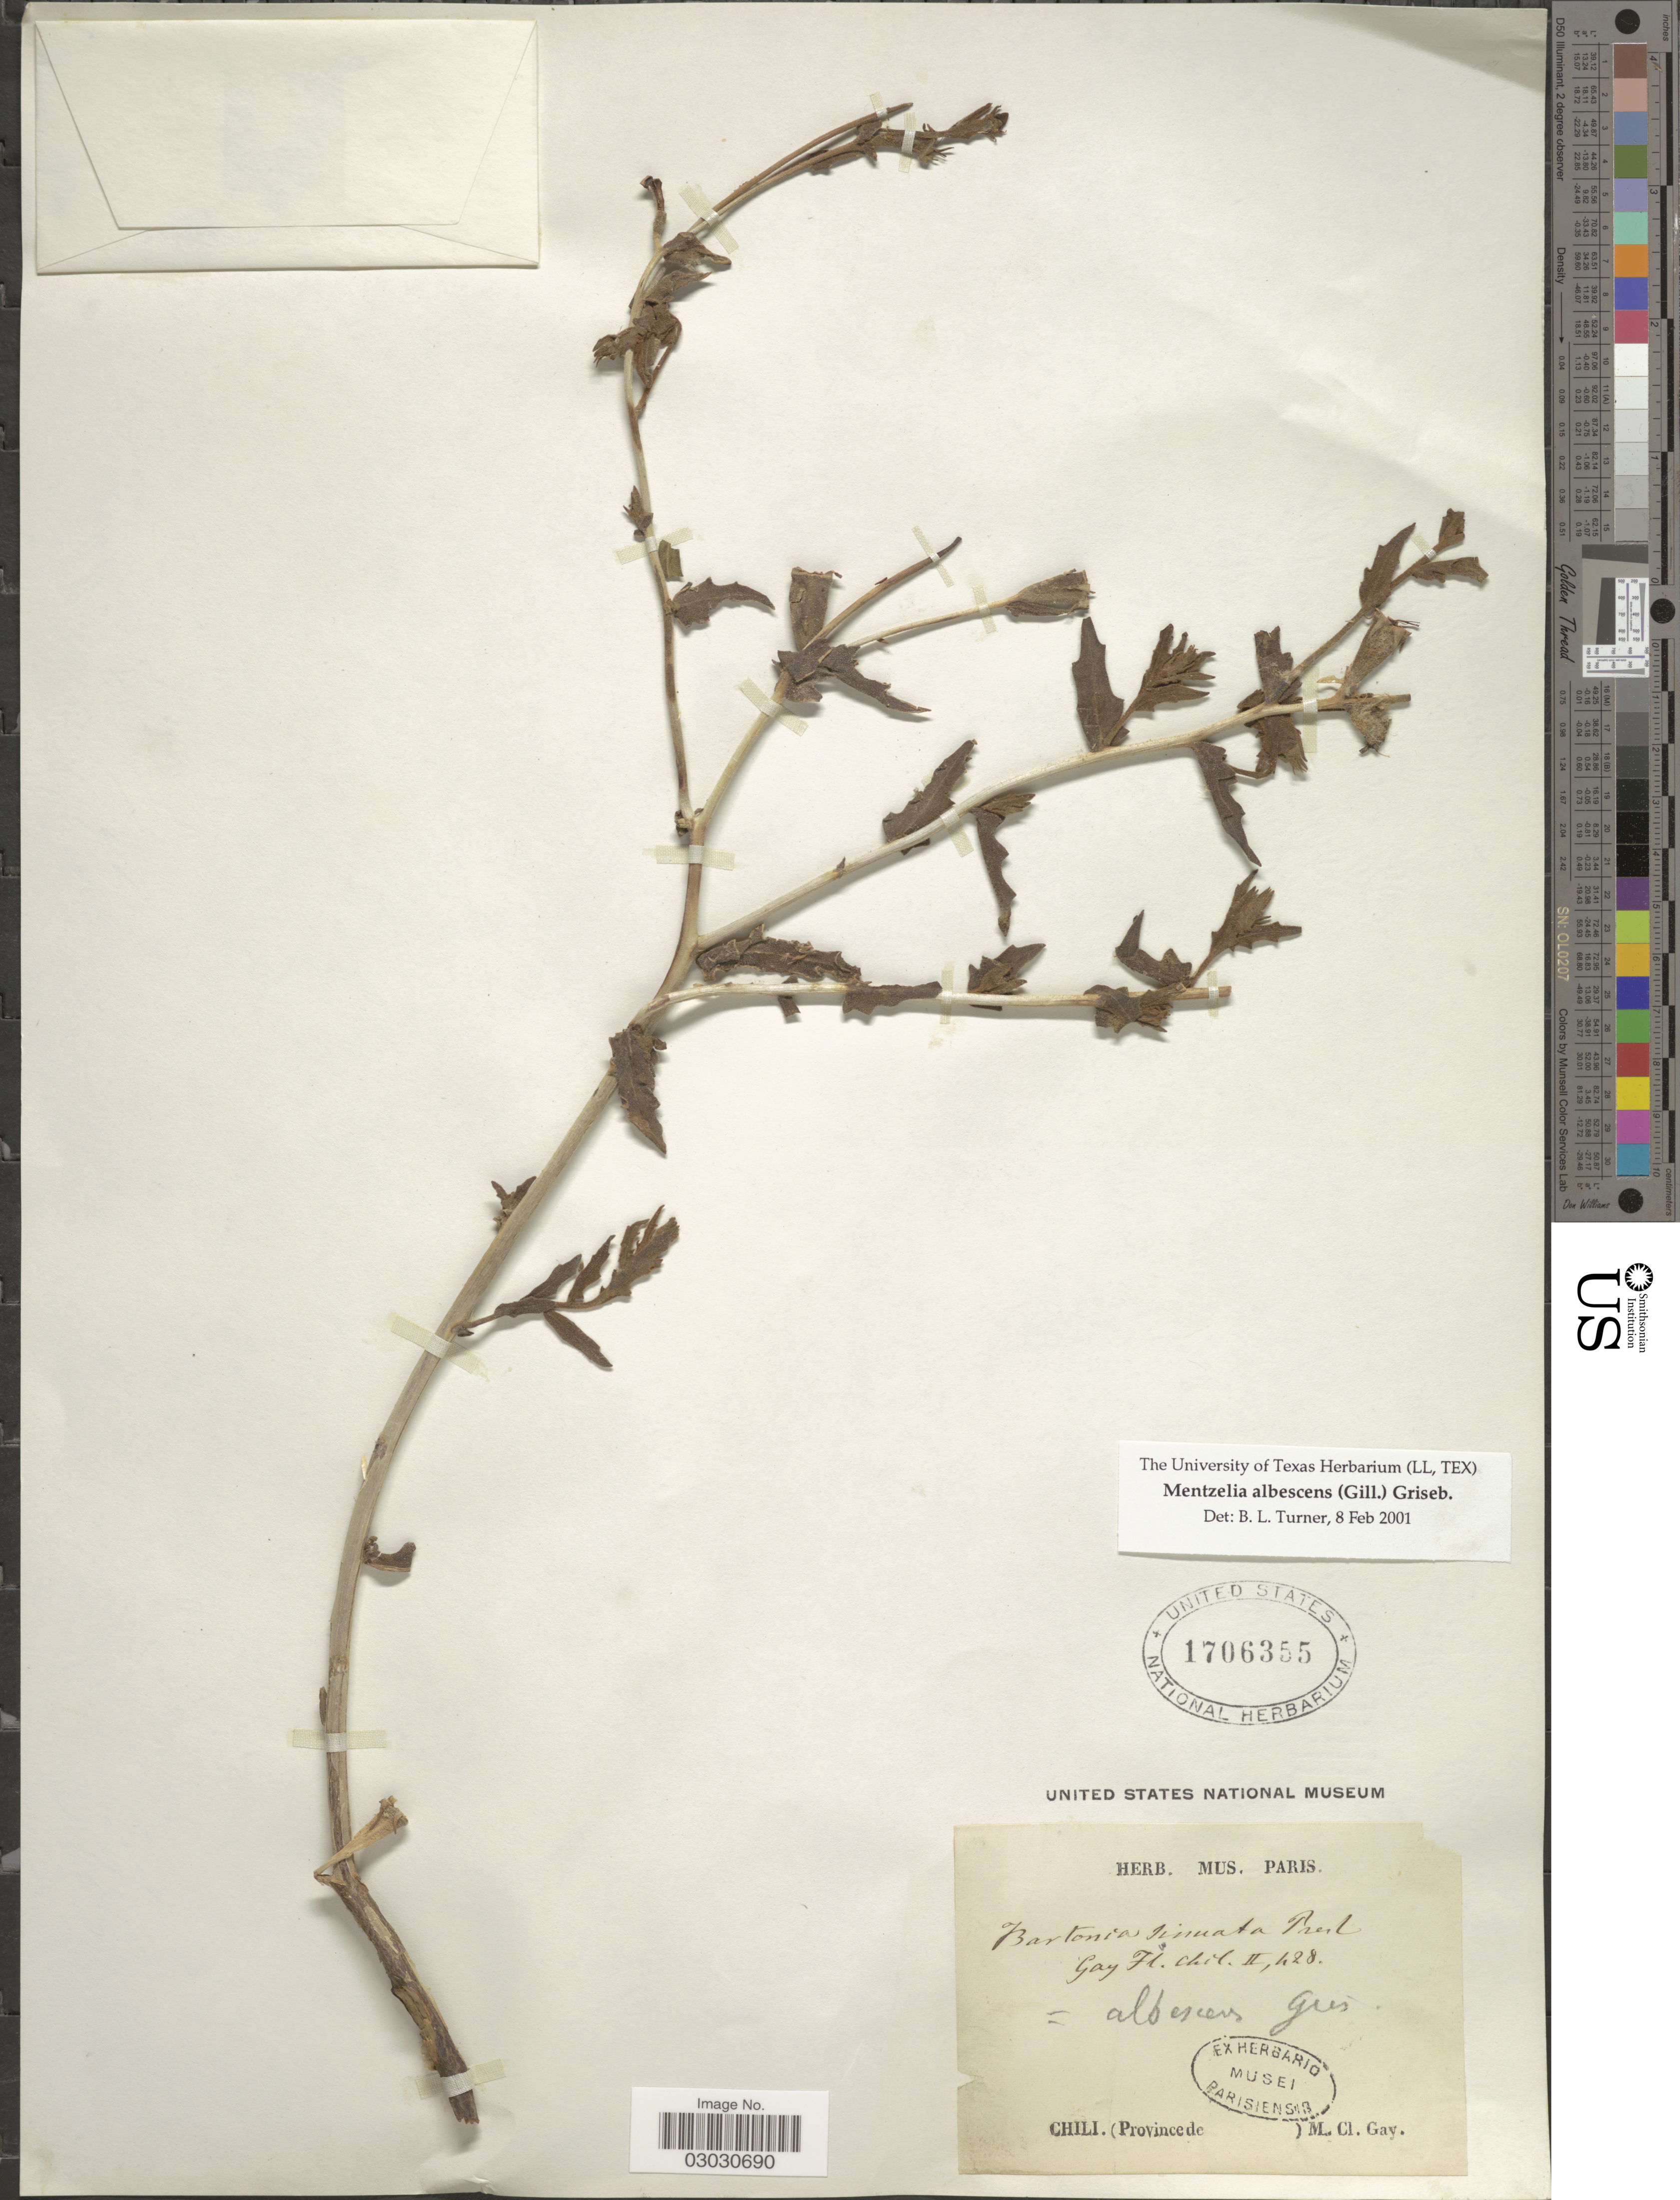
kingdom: Plantae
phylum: Tracheophyta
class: Magnoliopsida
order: Cornales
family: Loasaceae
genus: Mentzelia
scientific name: Mentzelia albescens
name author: (Gillies ex Arn.) Griseb.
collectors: M. Gay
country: Chile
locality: Chili.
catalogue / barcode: US 1706355